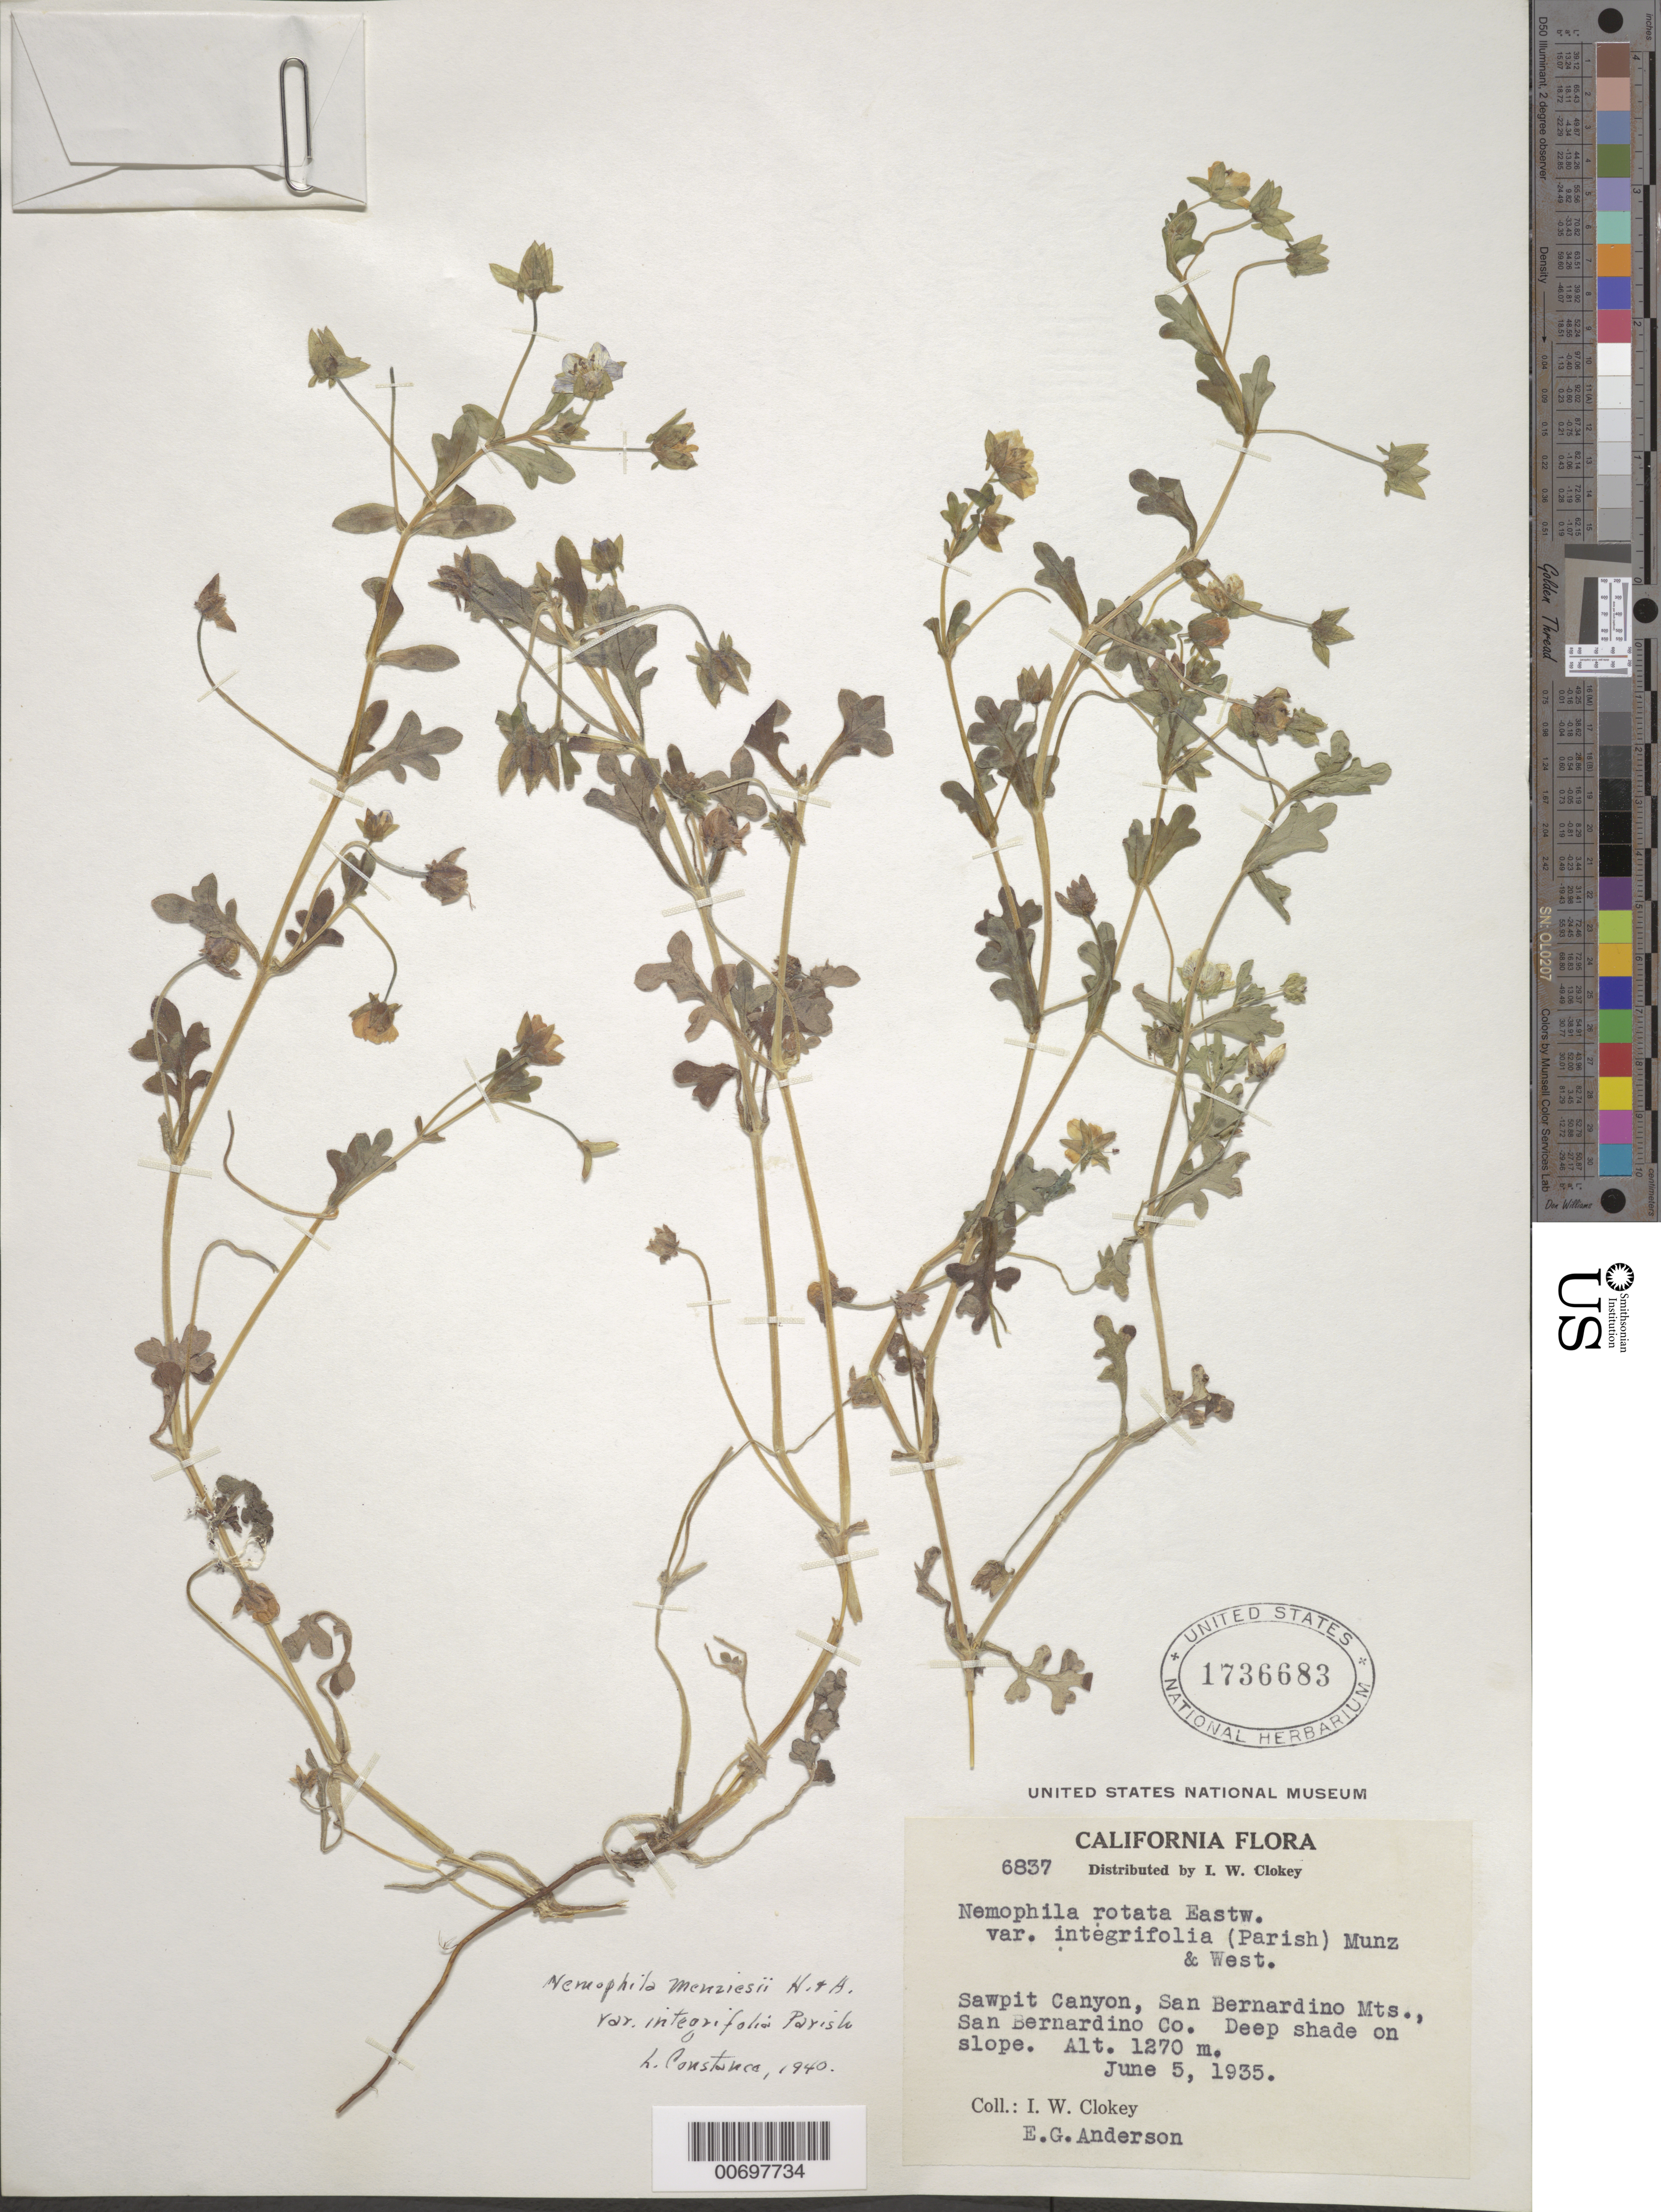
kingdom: Plantae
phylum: Tracheophyta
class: Magnoliopsida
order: Boraginales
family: Hydrophyllaceae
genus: Nemophila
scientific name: Nemophila menziesii var. integrifolia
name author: Hook. & Arn.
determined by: Constance, L., (UC), University of California Berkeley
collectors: I. W. Clokey & E. G. Anderson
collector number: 6837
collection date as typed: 05 Jun 1935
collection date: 1935-06-05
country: United States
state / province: California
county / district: San Bernardino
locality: Sawpit Canyon, San Bernardino Mts.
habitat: Deep shade on slope.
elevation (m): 1270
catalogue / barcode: US 1736683